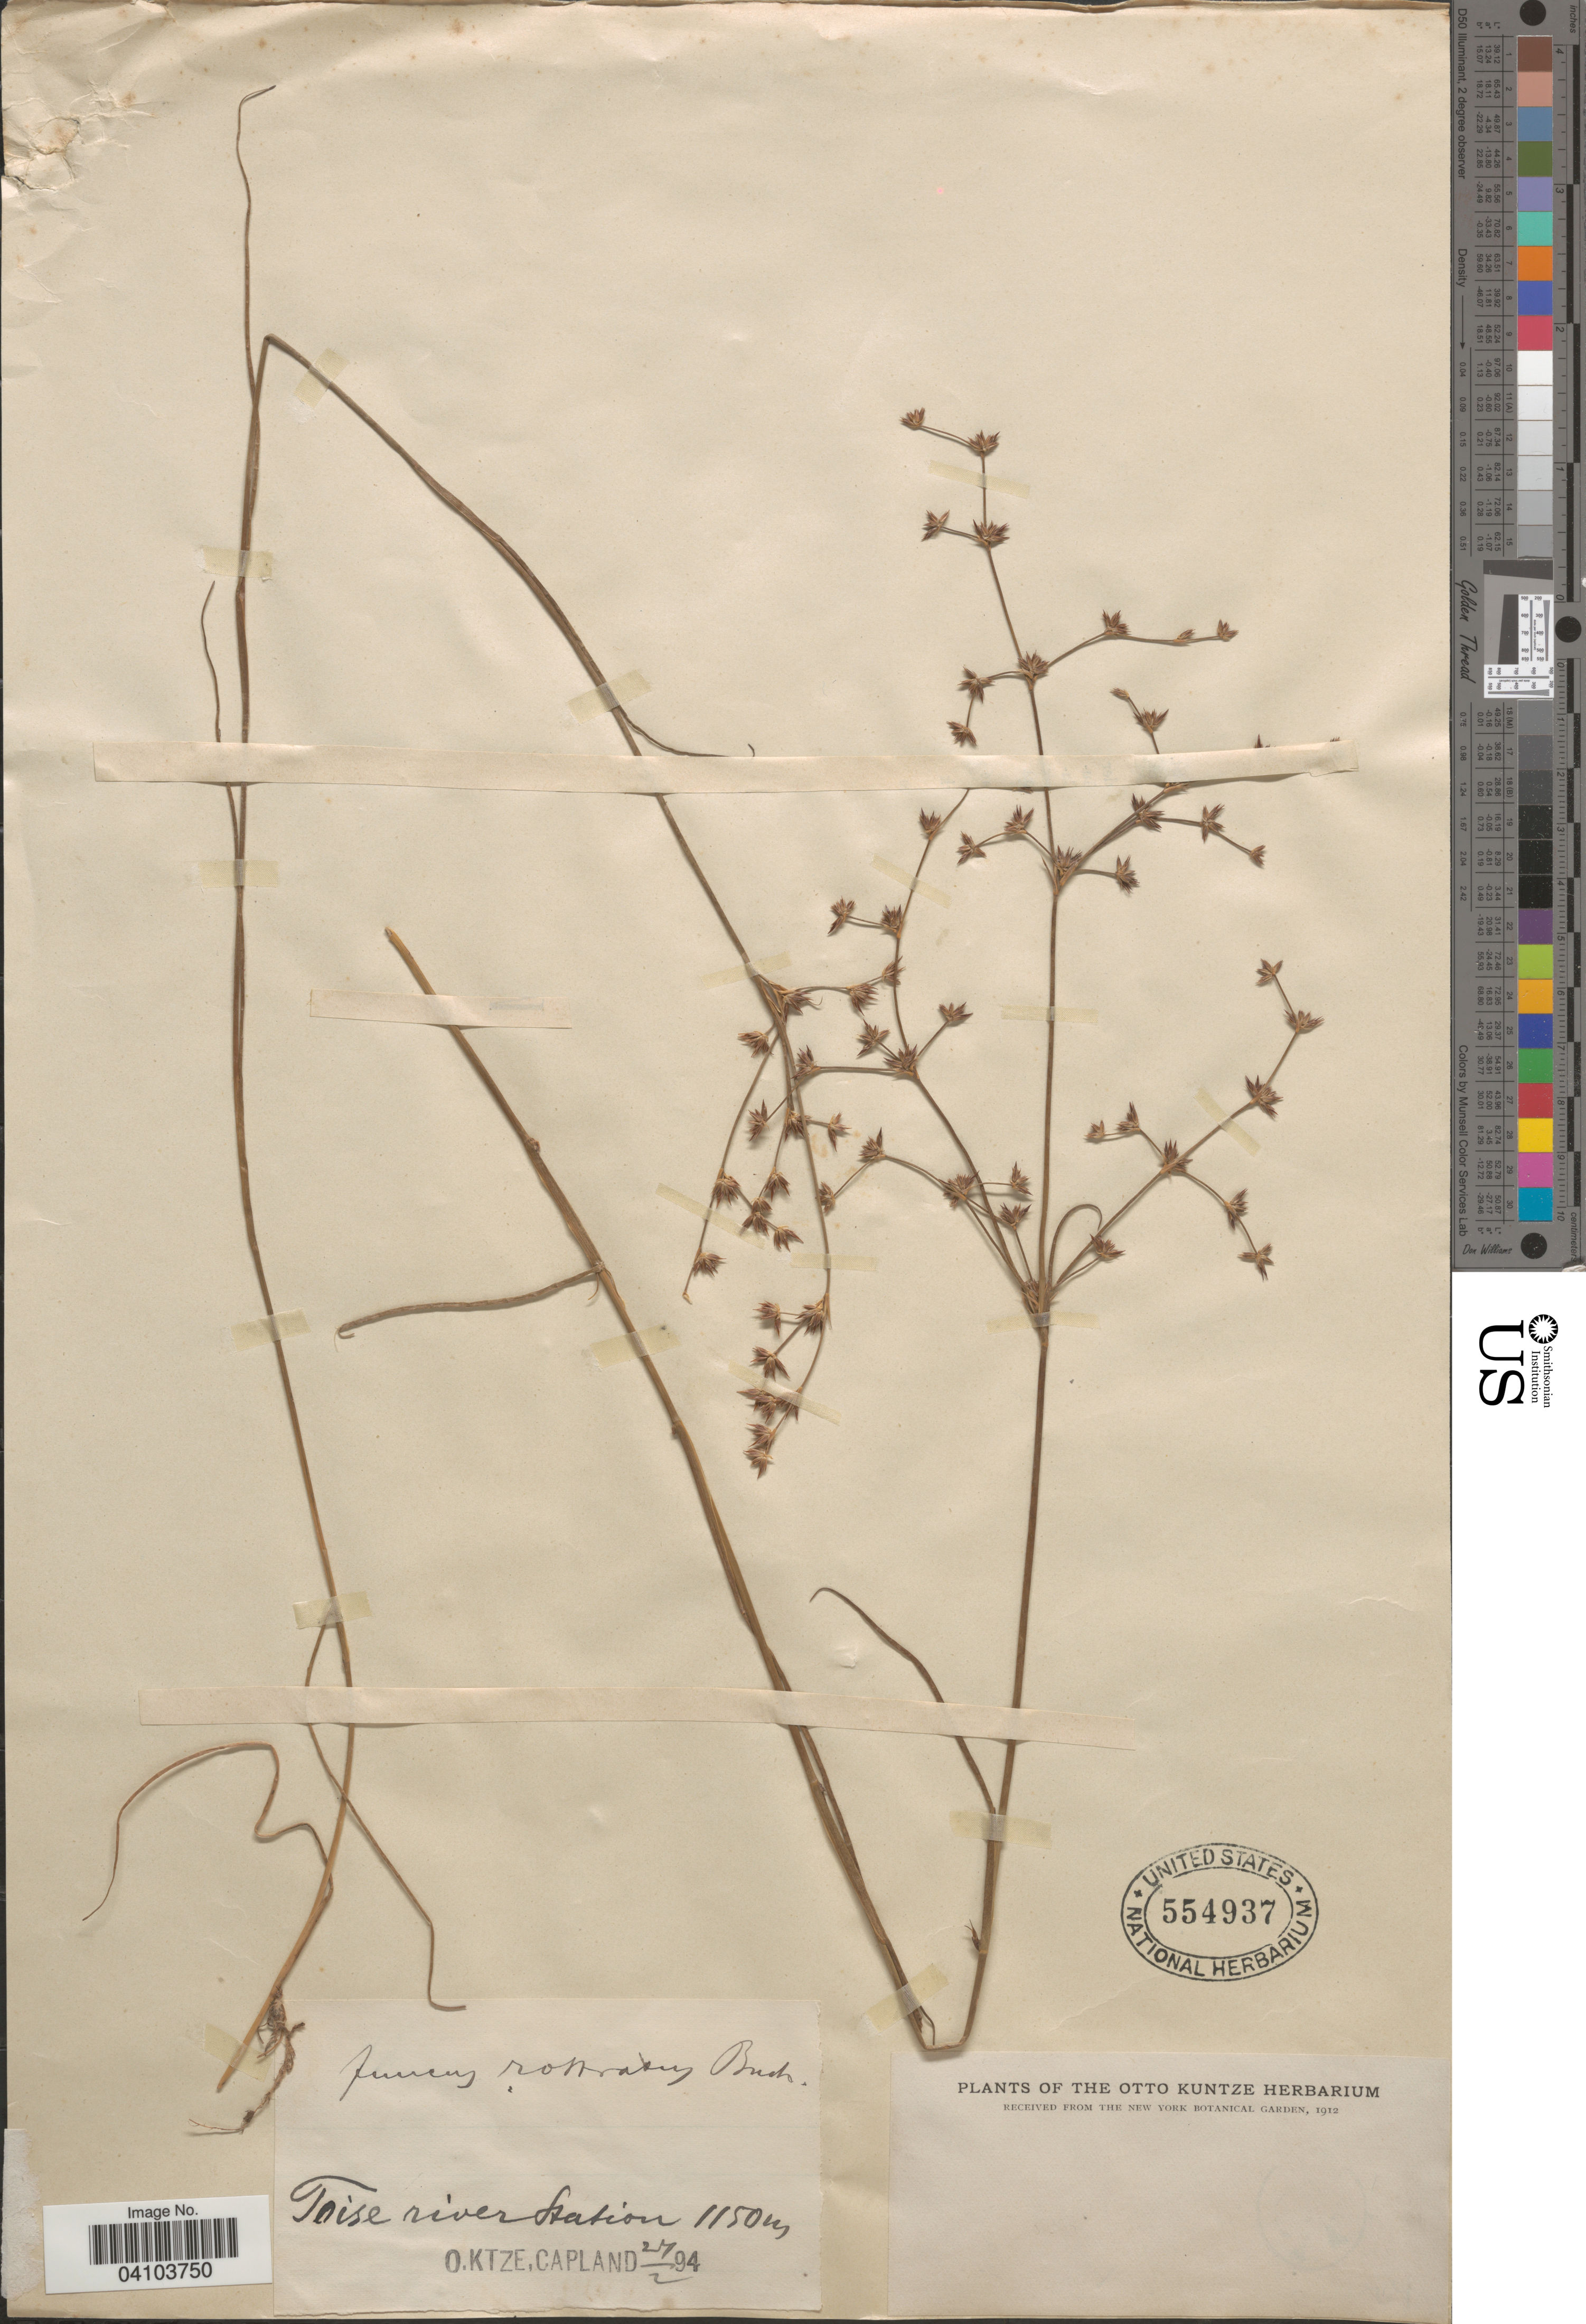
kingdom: Plantae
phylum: Tracheophyta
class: Liliopsida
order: Poales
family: Juncaceae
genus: Juncus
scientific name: Juncus rostratus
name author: Buchenau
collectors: C.E.O. Kuntze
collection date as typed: Transcribed d/m/y: 27/2/94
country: South Africa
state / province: Eastern Cape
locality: Toise river Station. Capland.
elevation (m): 1150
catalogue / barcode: US 554937